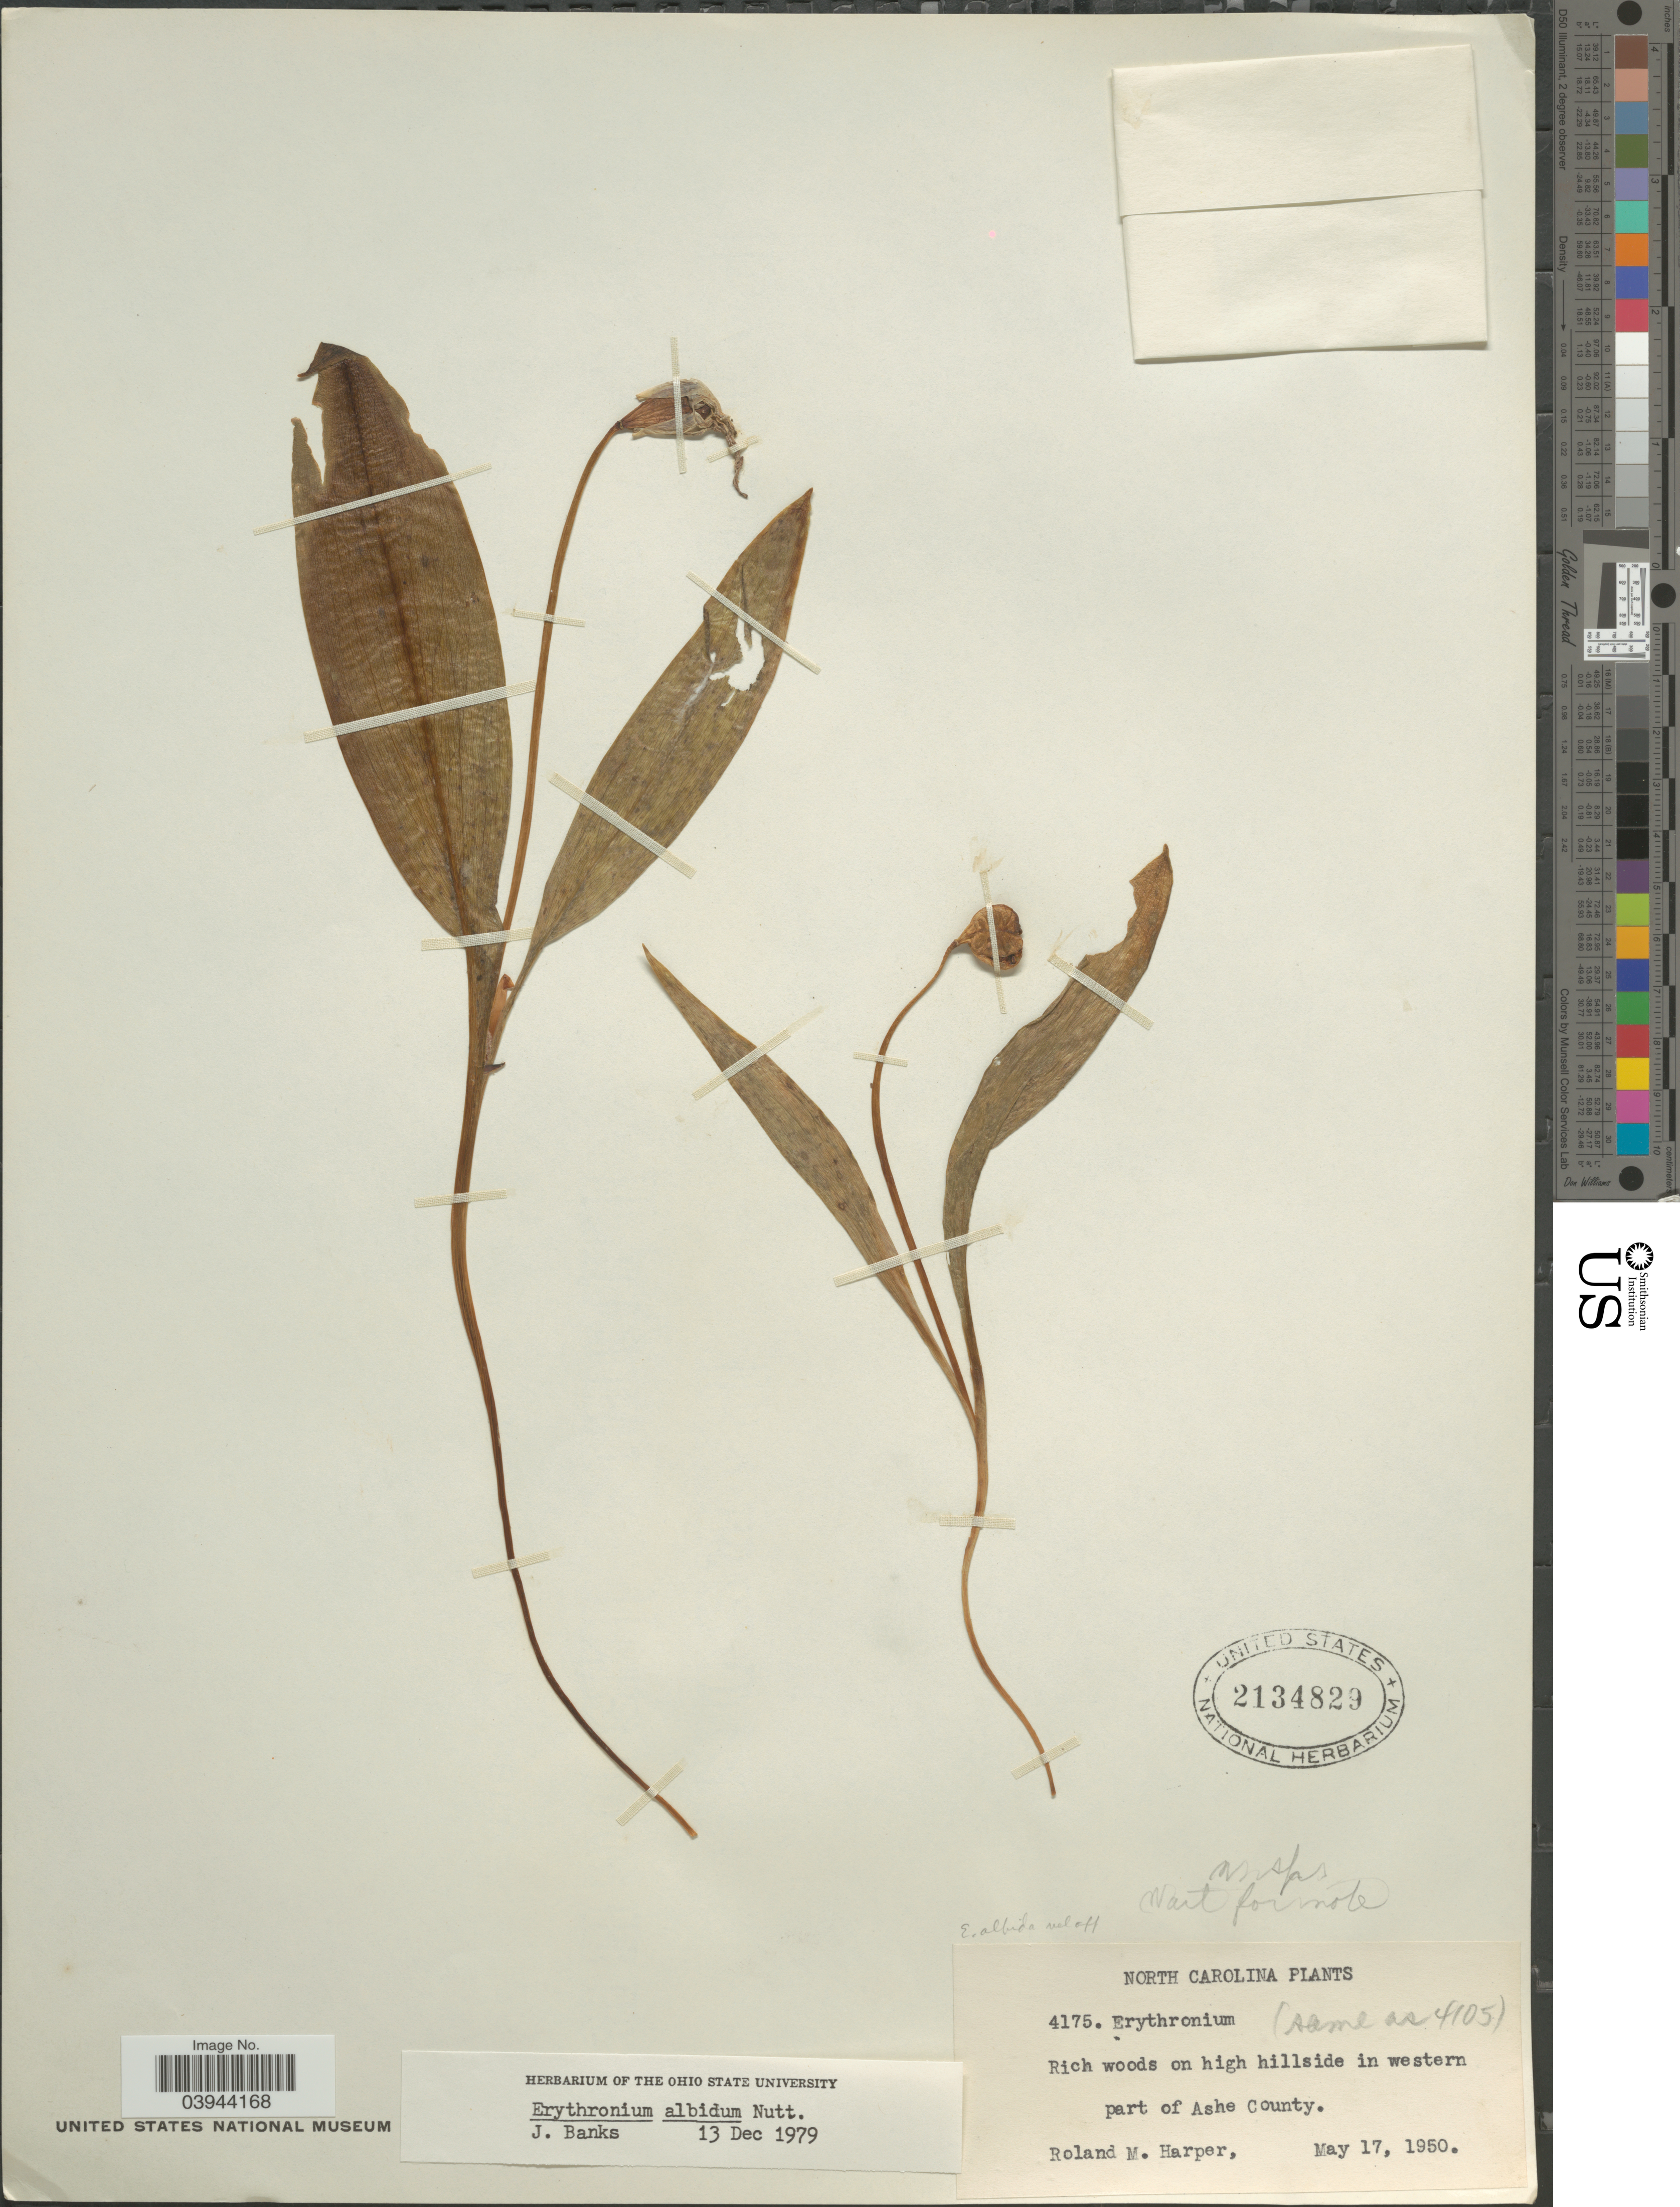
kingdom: Plantae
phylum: Tracheophyta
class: Liliopsida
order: Liliales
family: Liliaceae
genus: Erythronium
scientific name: Erythronium albidum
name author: Nutt.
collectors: R. M. Harper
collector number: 4175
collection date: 1950-05-17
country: United States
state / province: North Carolina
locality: Rich woods on high hillside in western part of Ashe County.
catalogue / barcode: US 2134829